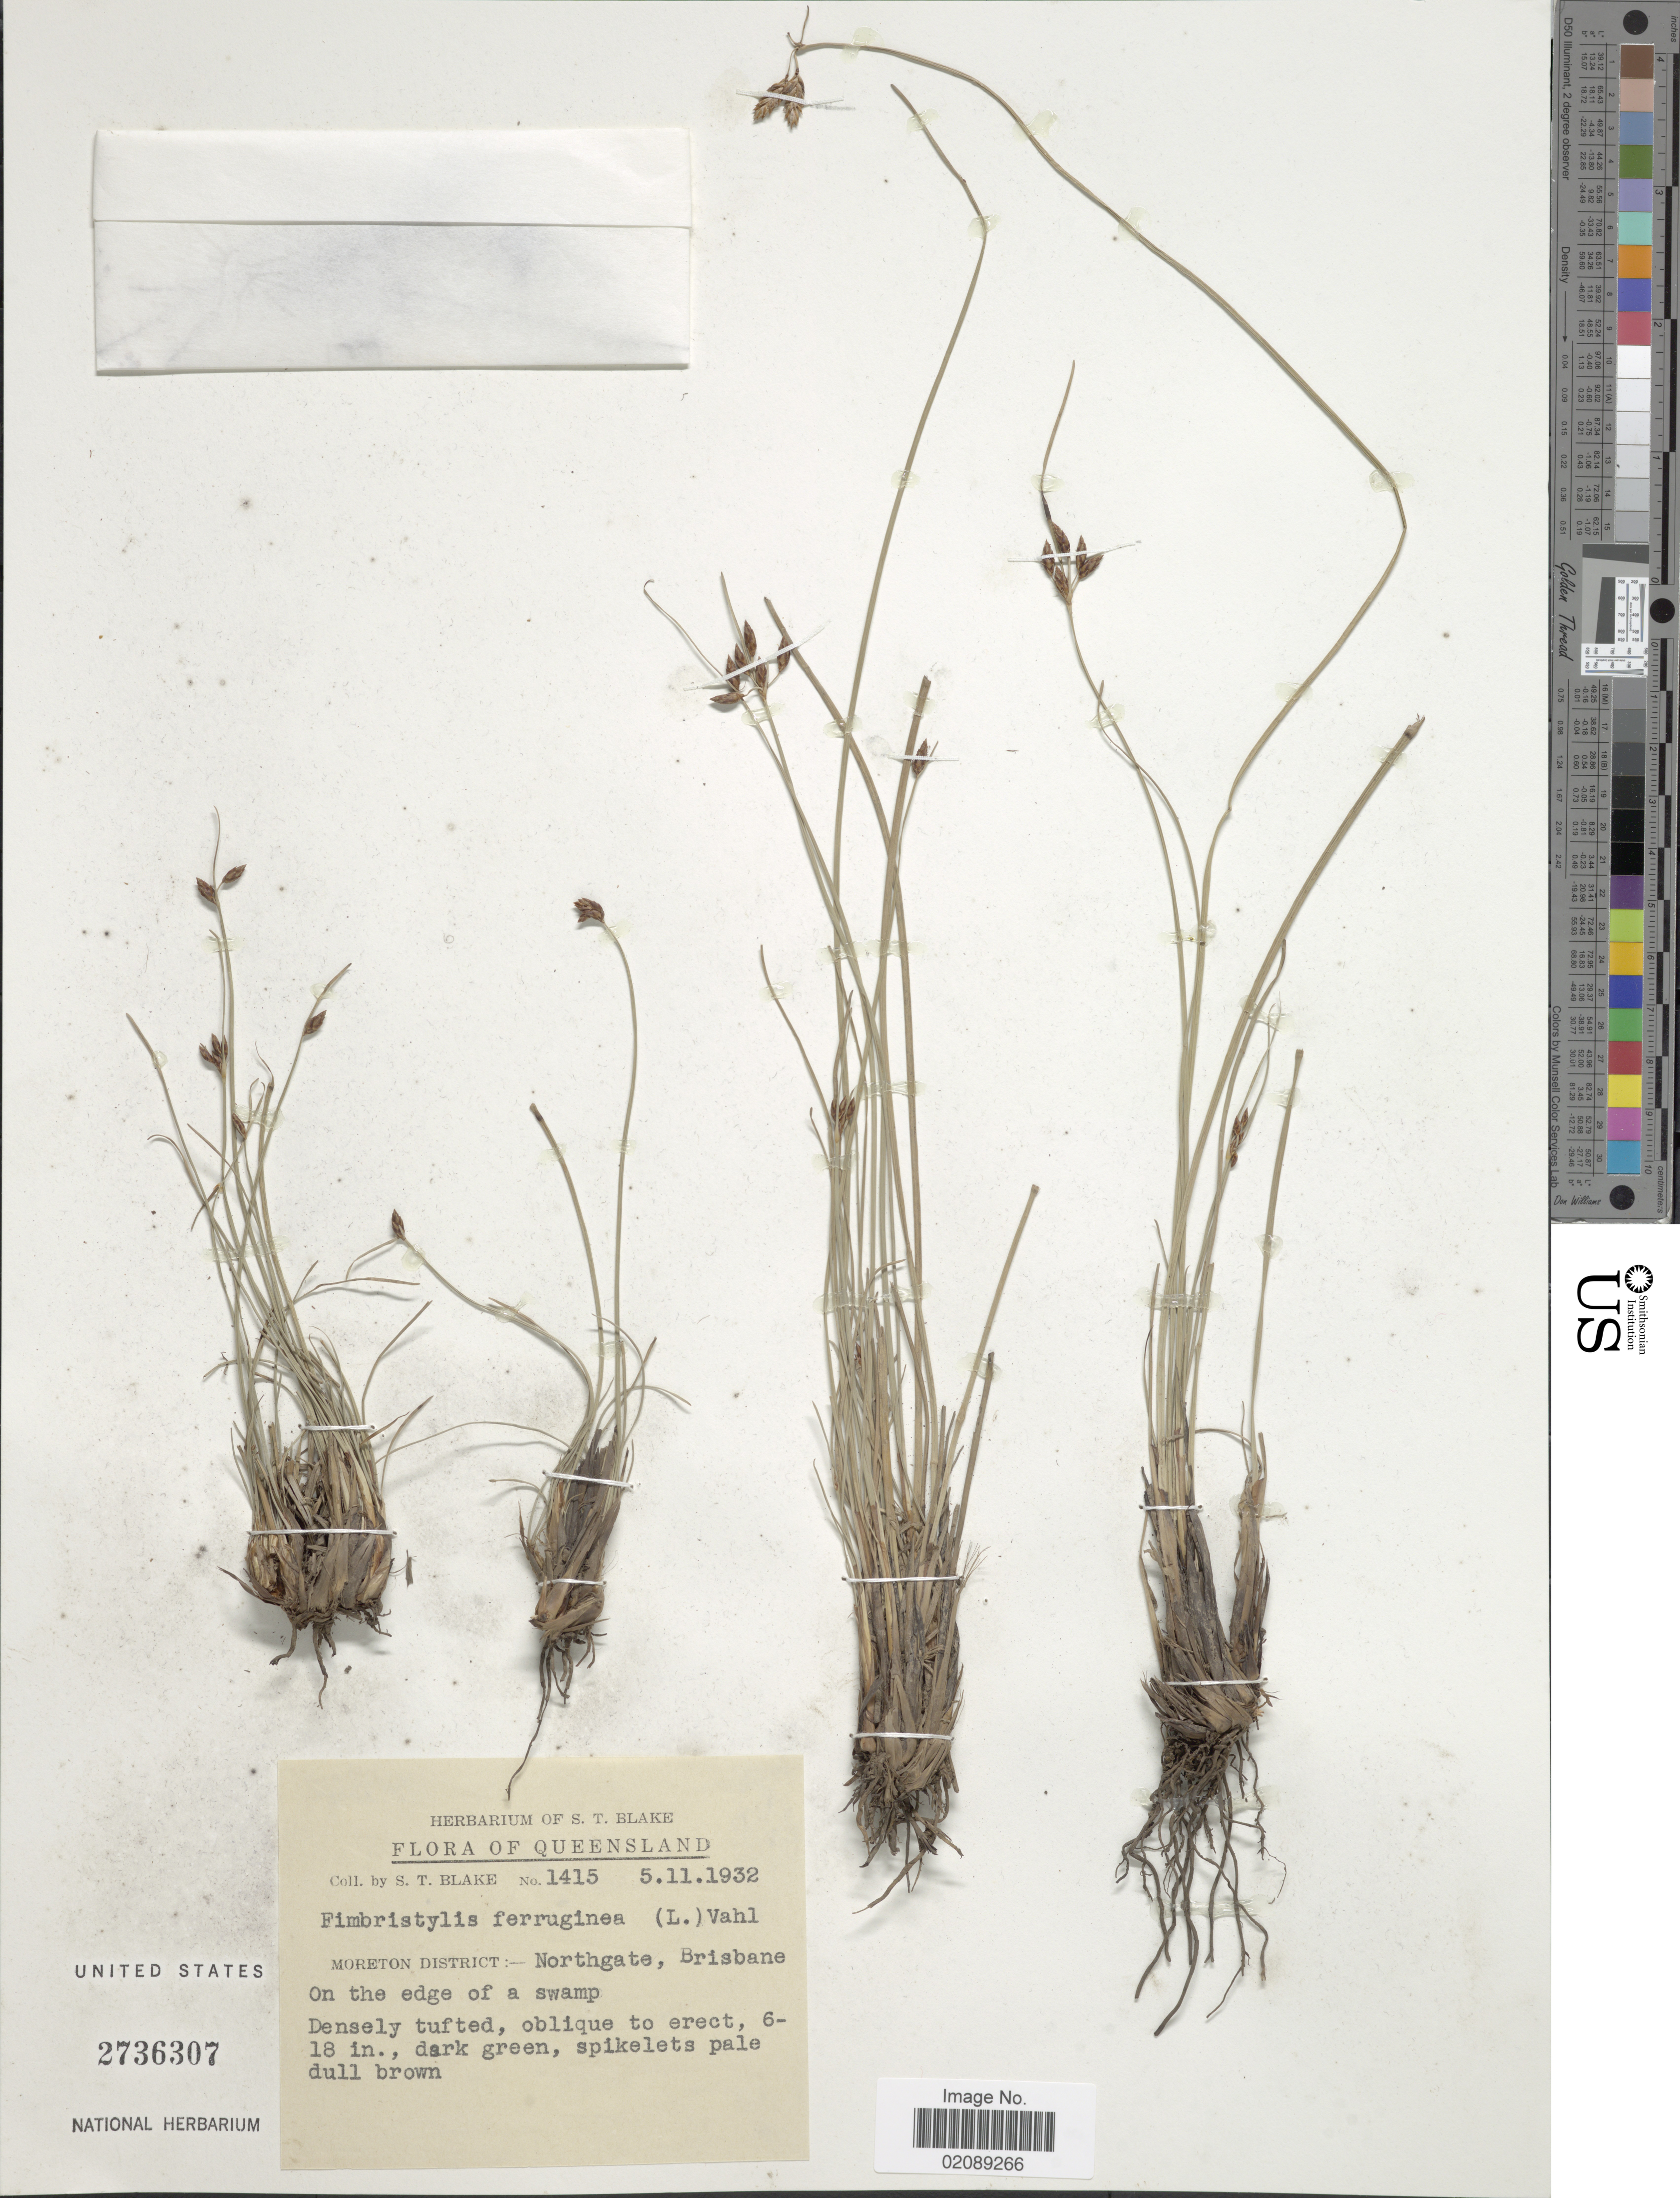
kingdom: Plantae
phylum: Tracheophyta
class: Liliopsida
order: Poales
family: Cyperaceae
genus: Fimbristylis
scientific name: Fimbristylis ferruginea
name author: (L.) Vahl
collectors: S. T. Blake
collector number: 1415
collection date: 1932-11-05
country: Australia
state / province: Queensland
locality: Moreton District: -Northgate, Brisbane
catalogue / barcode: US 2736307